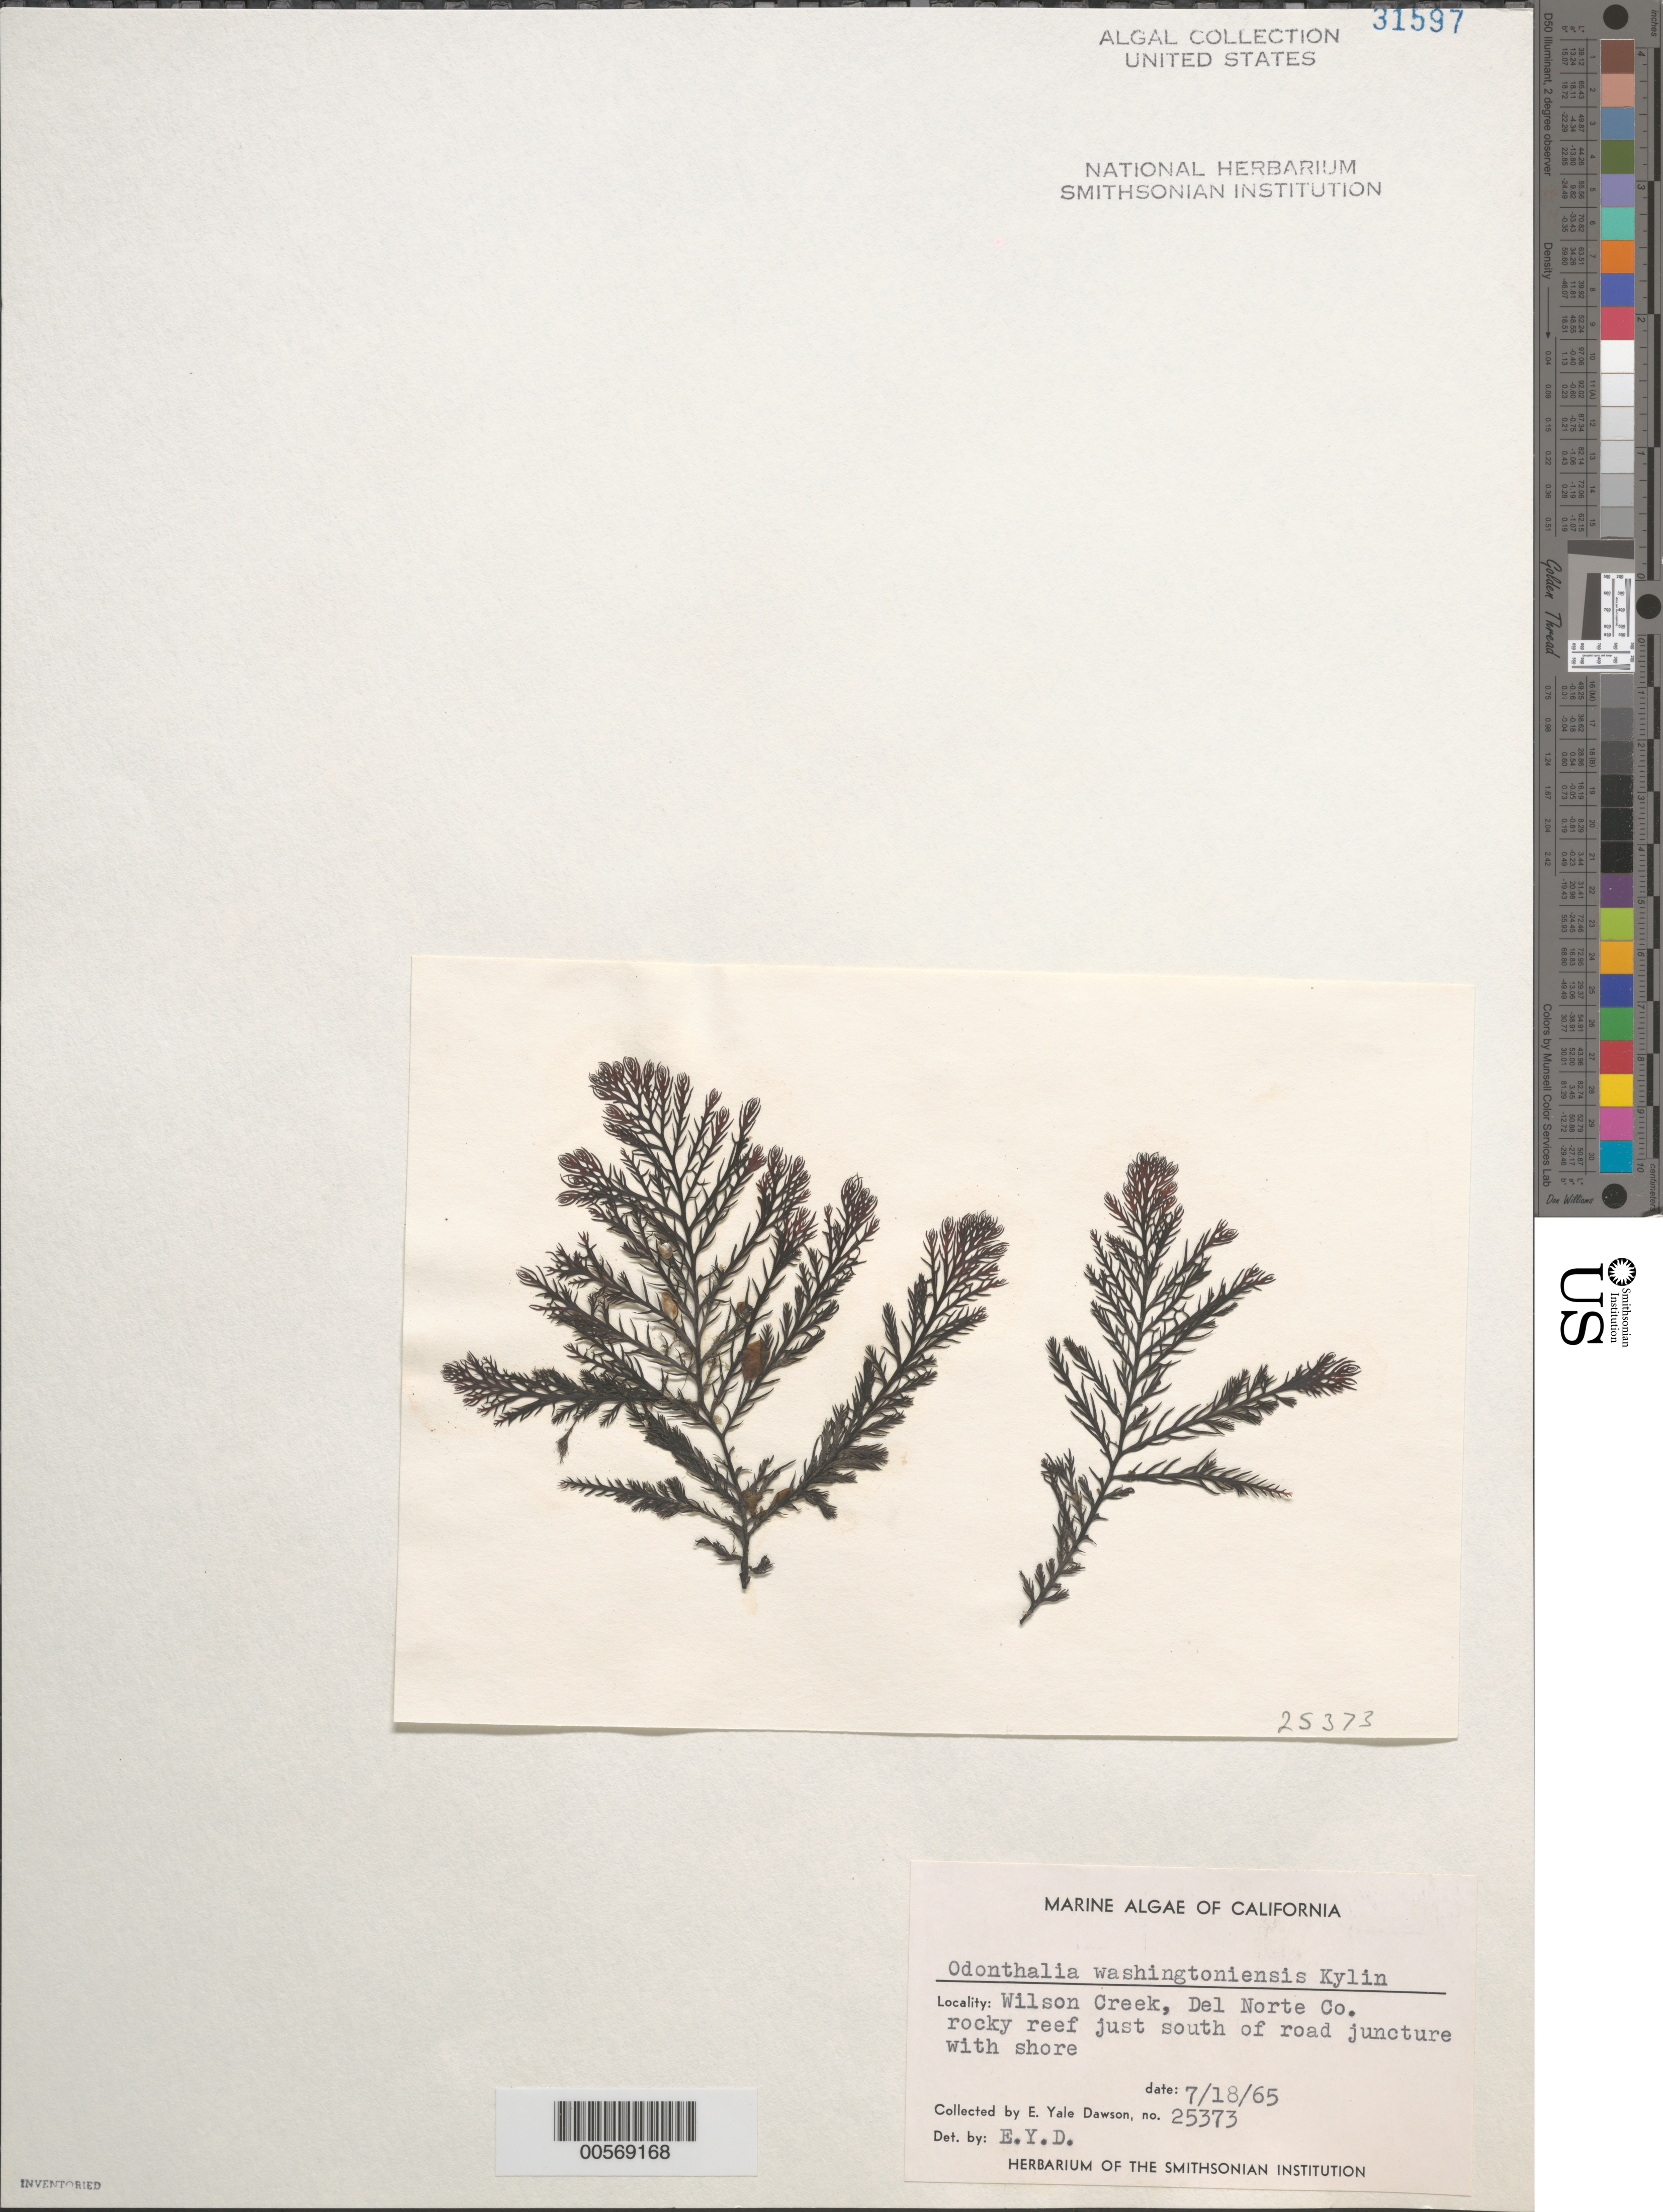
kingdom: Plantae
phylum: Rhodophyta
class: Florideophyceae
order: Ceramiales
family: Rhodomelaceae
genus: Odonthalia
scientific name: Odonthalia washingtoniensis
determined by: Dawson, E. Y.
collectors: E. Y. Dawson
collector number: EYD 25373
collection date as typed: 18 Jul 1965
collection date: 1965-07-18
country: United States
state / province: California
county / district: Del Norte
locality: Wilson Creek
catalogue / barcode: US 31597